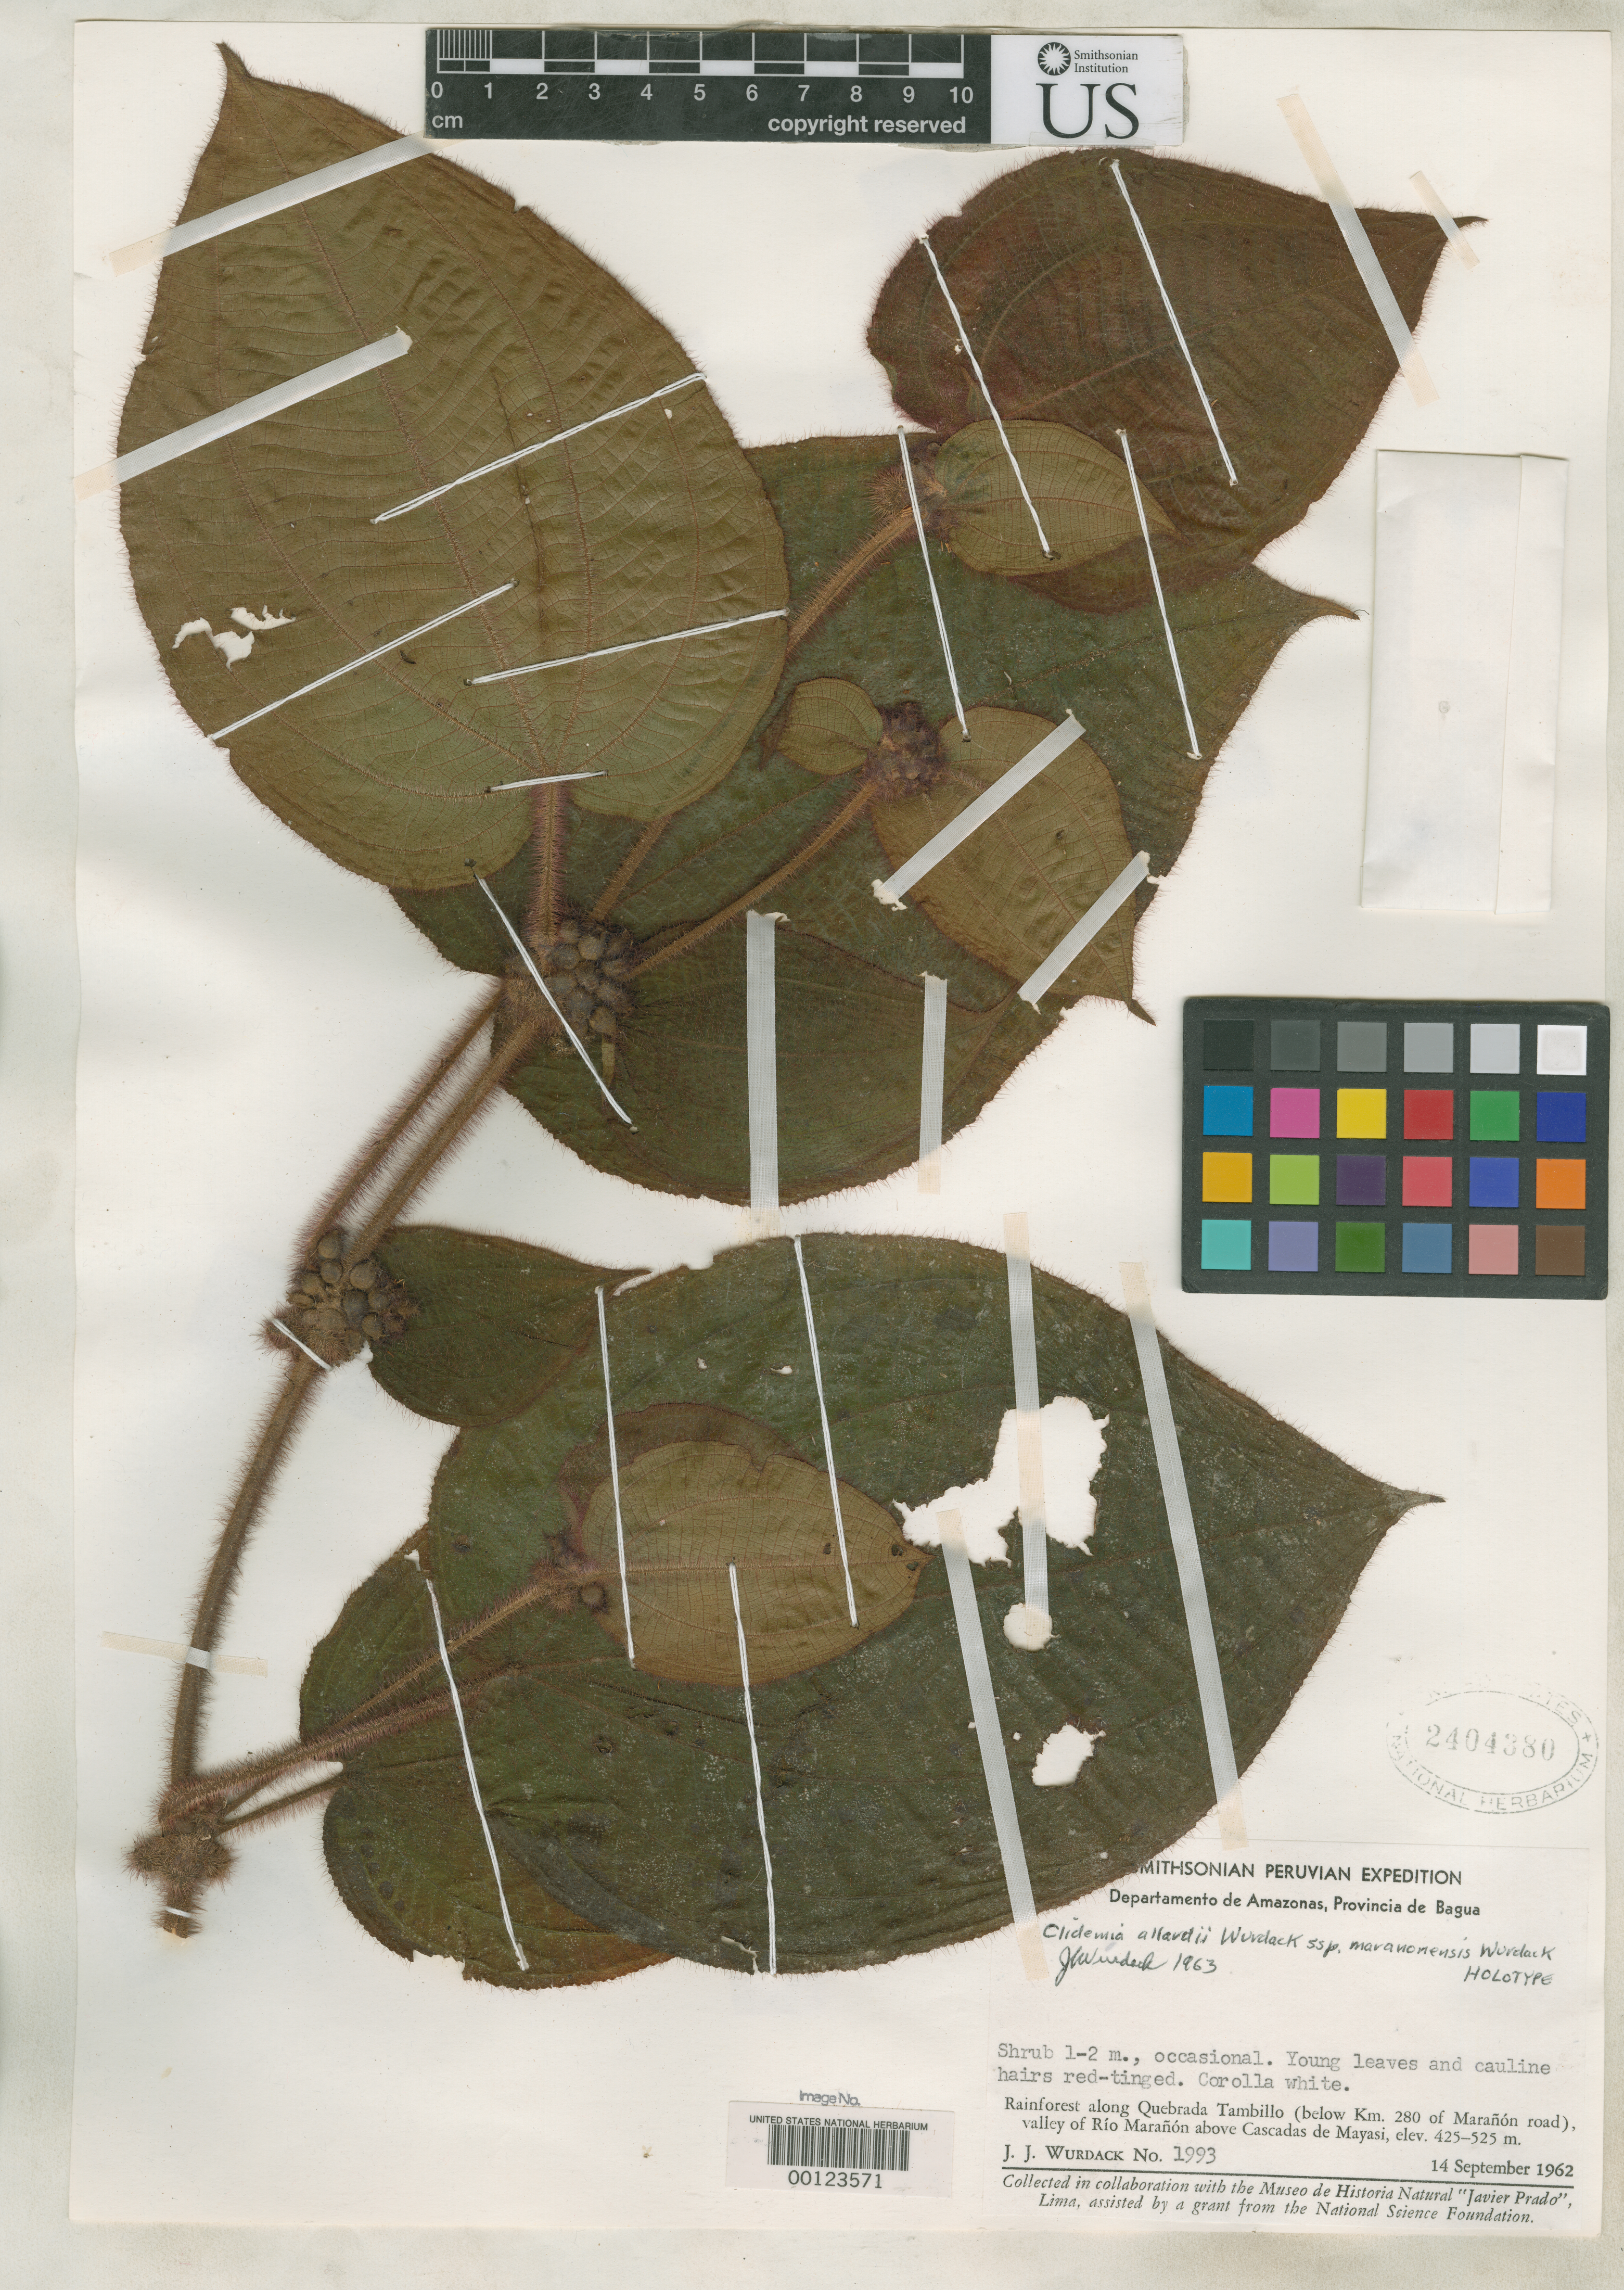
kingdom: Plantae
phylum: Tracheophyta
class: Magnoliopsida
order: Myrtales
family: Melastomataceae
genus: Clidemia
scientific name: Clidemia allardii subsp. maranonensis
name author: Wurdack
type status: Holotype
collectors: J. J. Wurdack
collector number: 1993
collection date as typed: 14 Sep 1962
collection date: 1962-09-14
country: Peru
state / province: Amazonas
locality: Quebrada Tambillo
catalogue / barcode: US 2404380